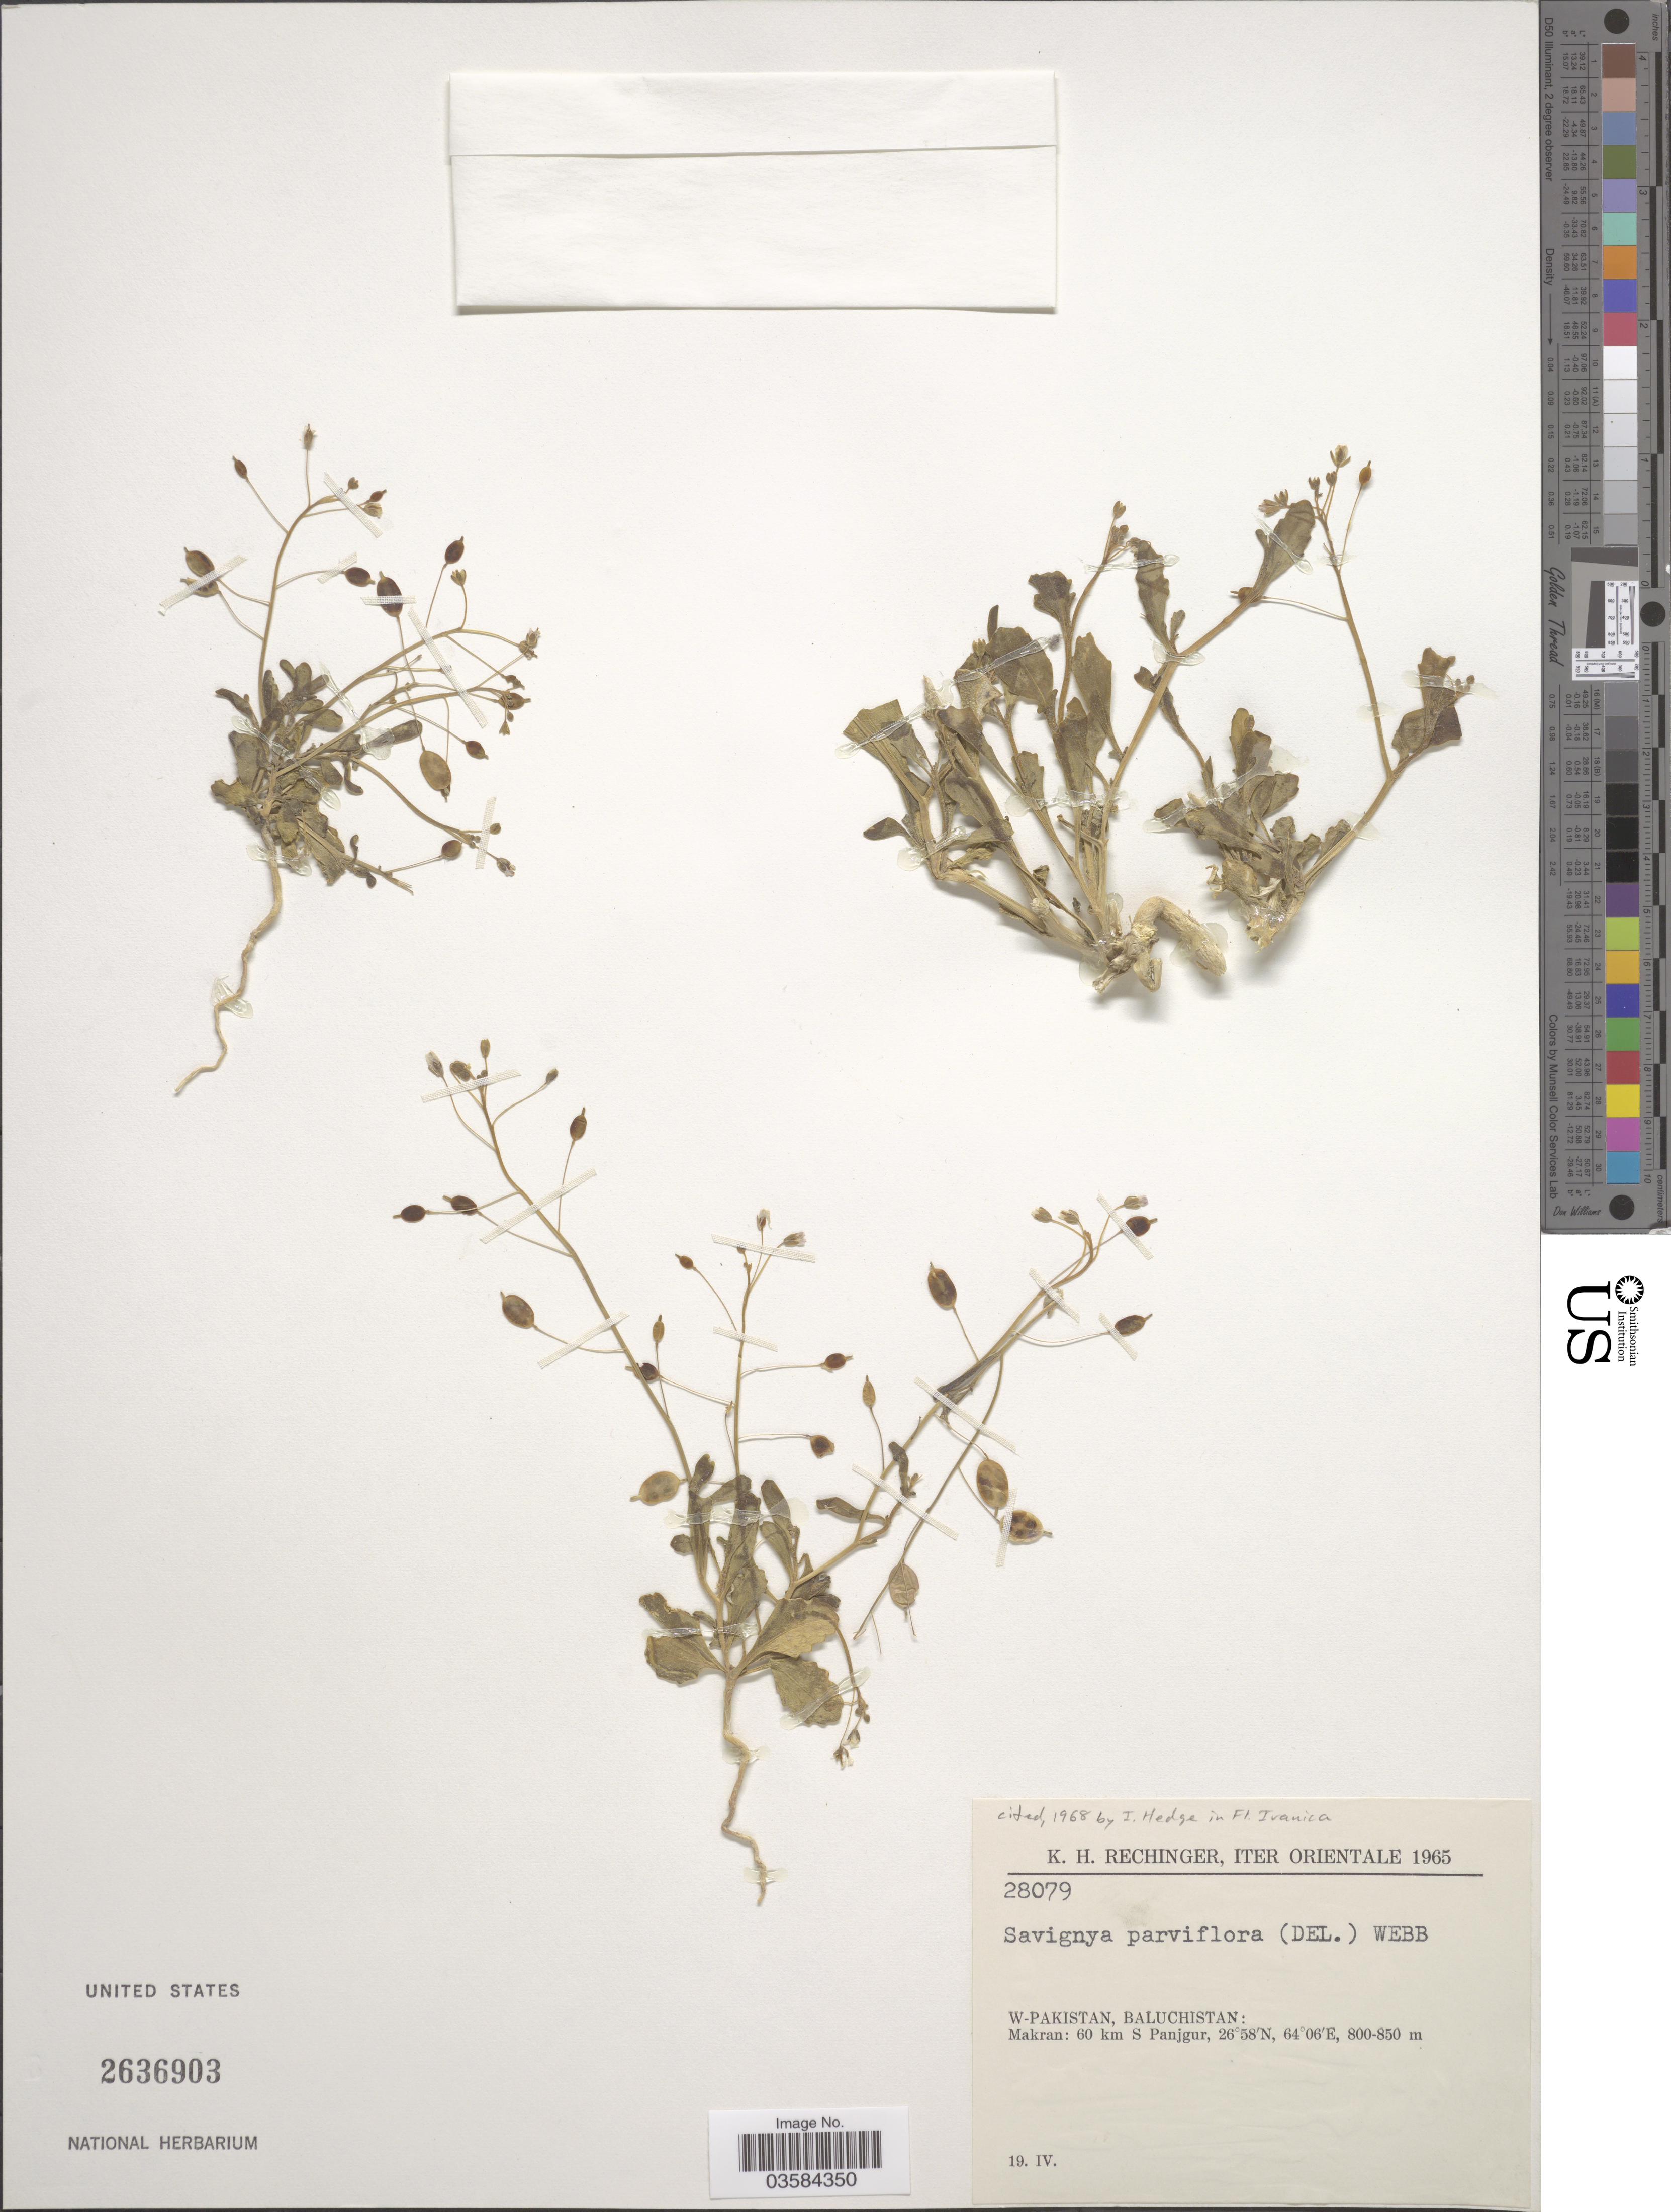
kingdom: Plantae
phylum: Tracheophyta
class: Magnoliopsida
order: Brassicales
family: Brassicaceae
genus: Savignya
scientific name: Savignya parviflora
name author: (Delile) Webb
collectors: K. H. Rechinger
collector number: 28079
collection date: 1965-04-19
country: Pakistan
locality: Iter Orientale. W-Pakistan, Baluchistan: Makran: 60 km S Panjgur.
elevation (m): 800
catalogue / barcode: US 2636903